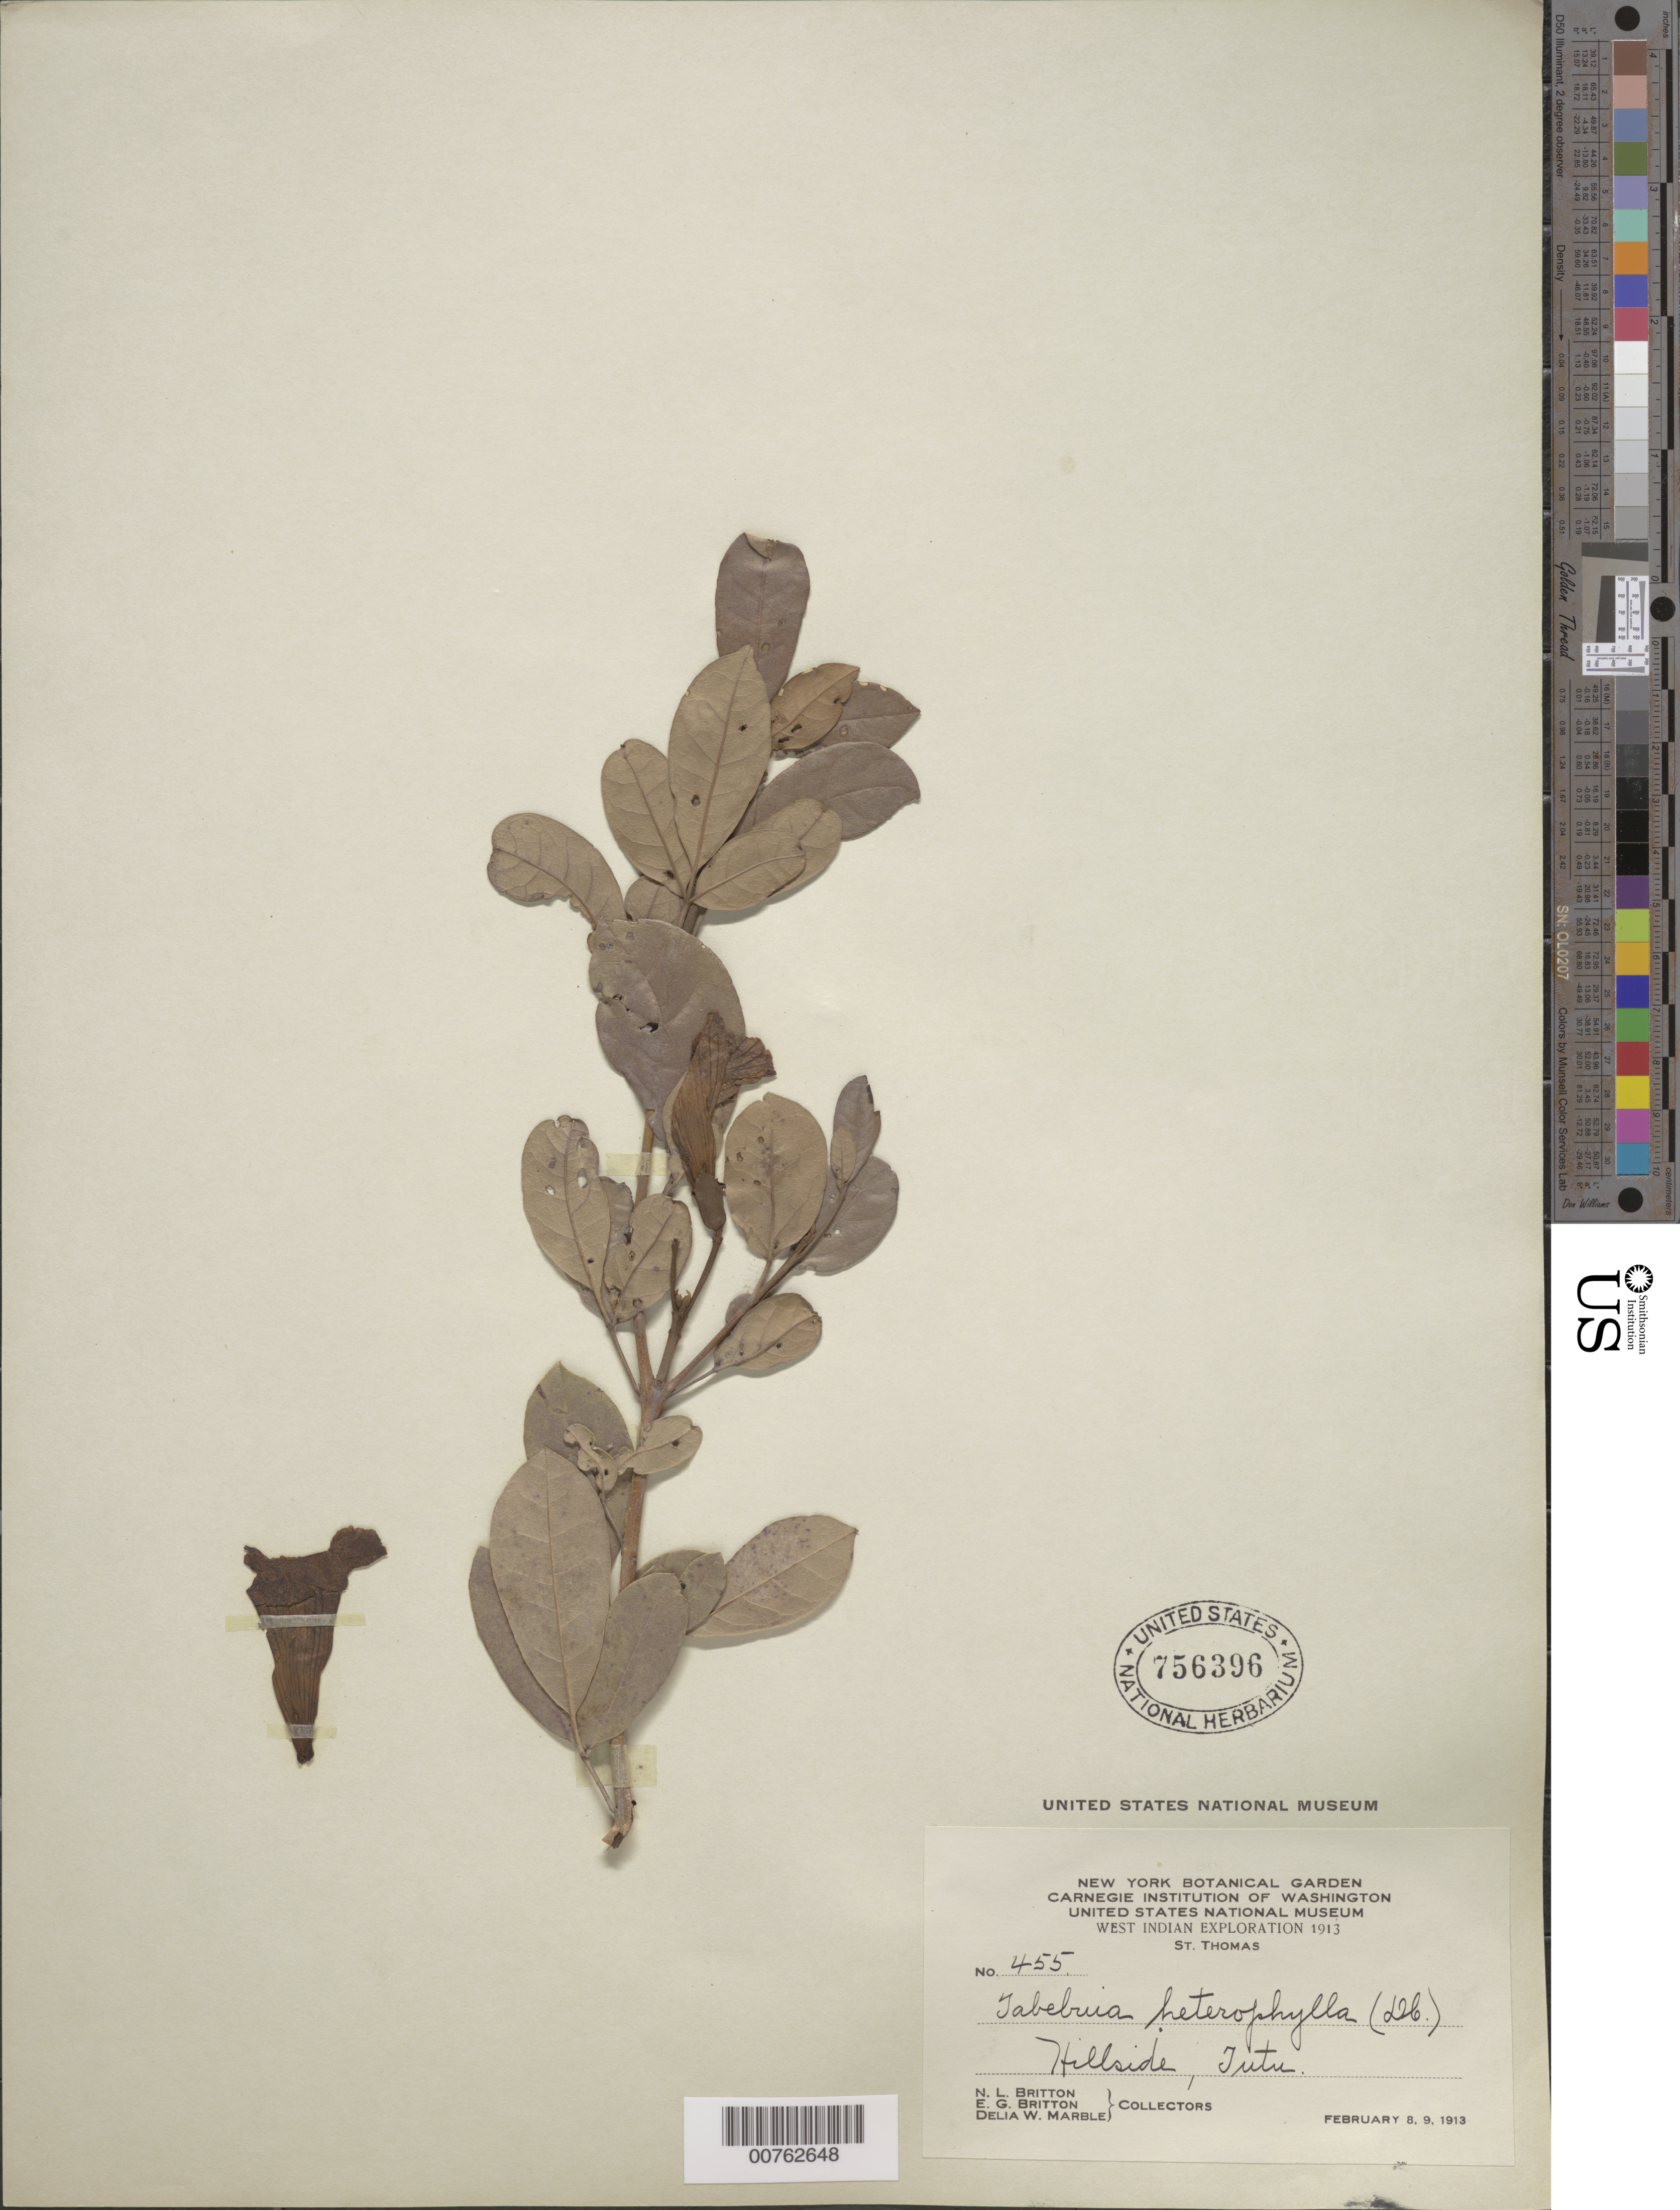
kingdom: Plantae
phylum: Tracheophyta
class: Magnoliopsida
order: Lamiales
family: Bignoniaceae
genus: Tabebuia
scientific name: Tabebuia heterophylla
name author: (DC.) Britton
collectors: N. Britton, E. G. Britton & D. W. Marble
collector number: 455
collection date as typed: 08 Feb 1913 to 09 Feb 1913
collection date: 1913-02-08/1913-02-09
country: U.S. Virgin Islands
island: St. Thomas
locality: Jutu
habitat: Hillside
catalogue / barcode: US 756396